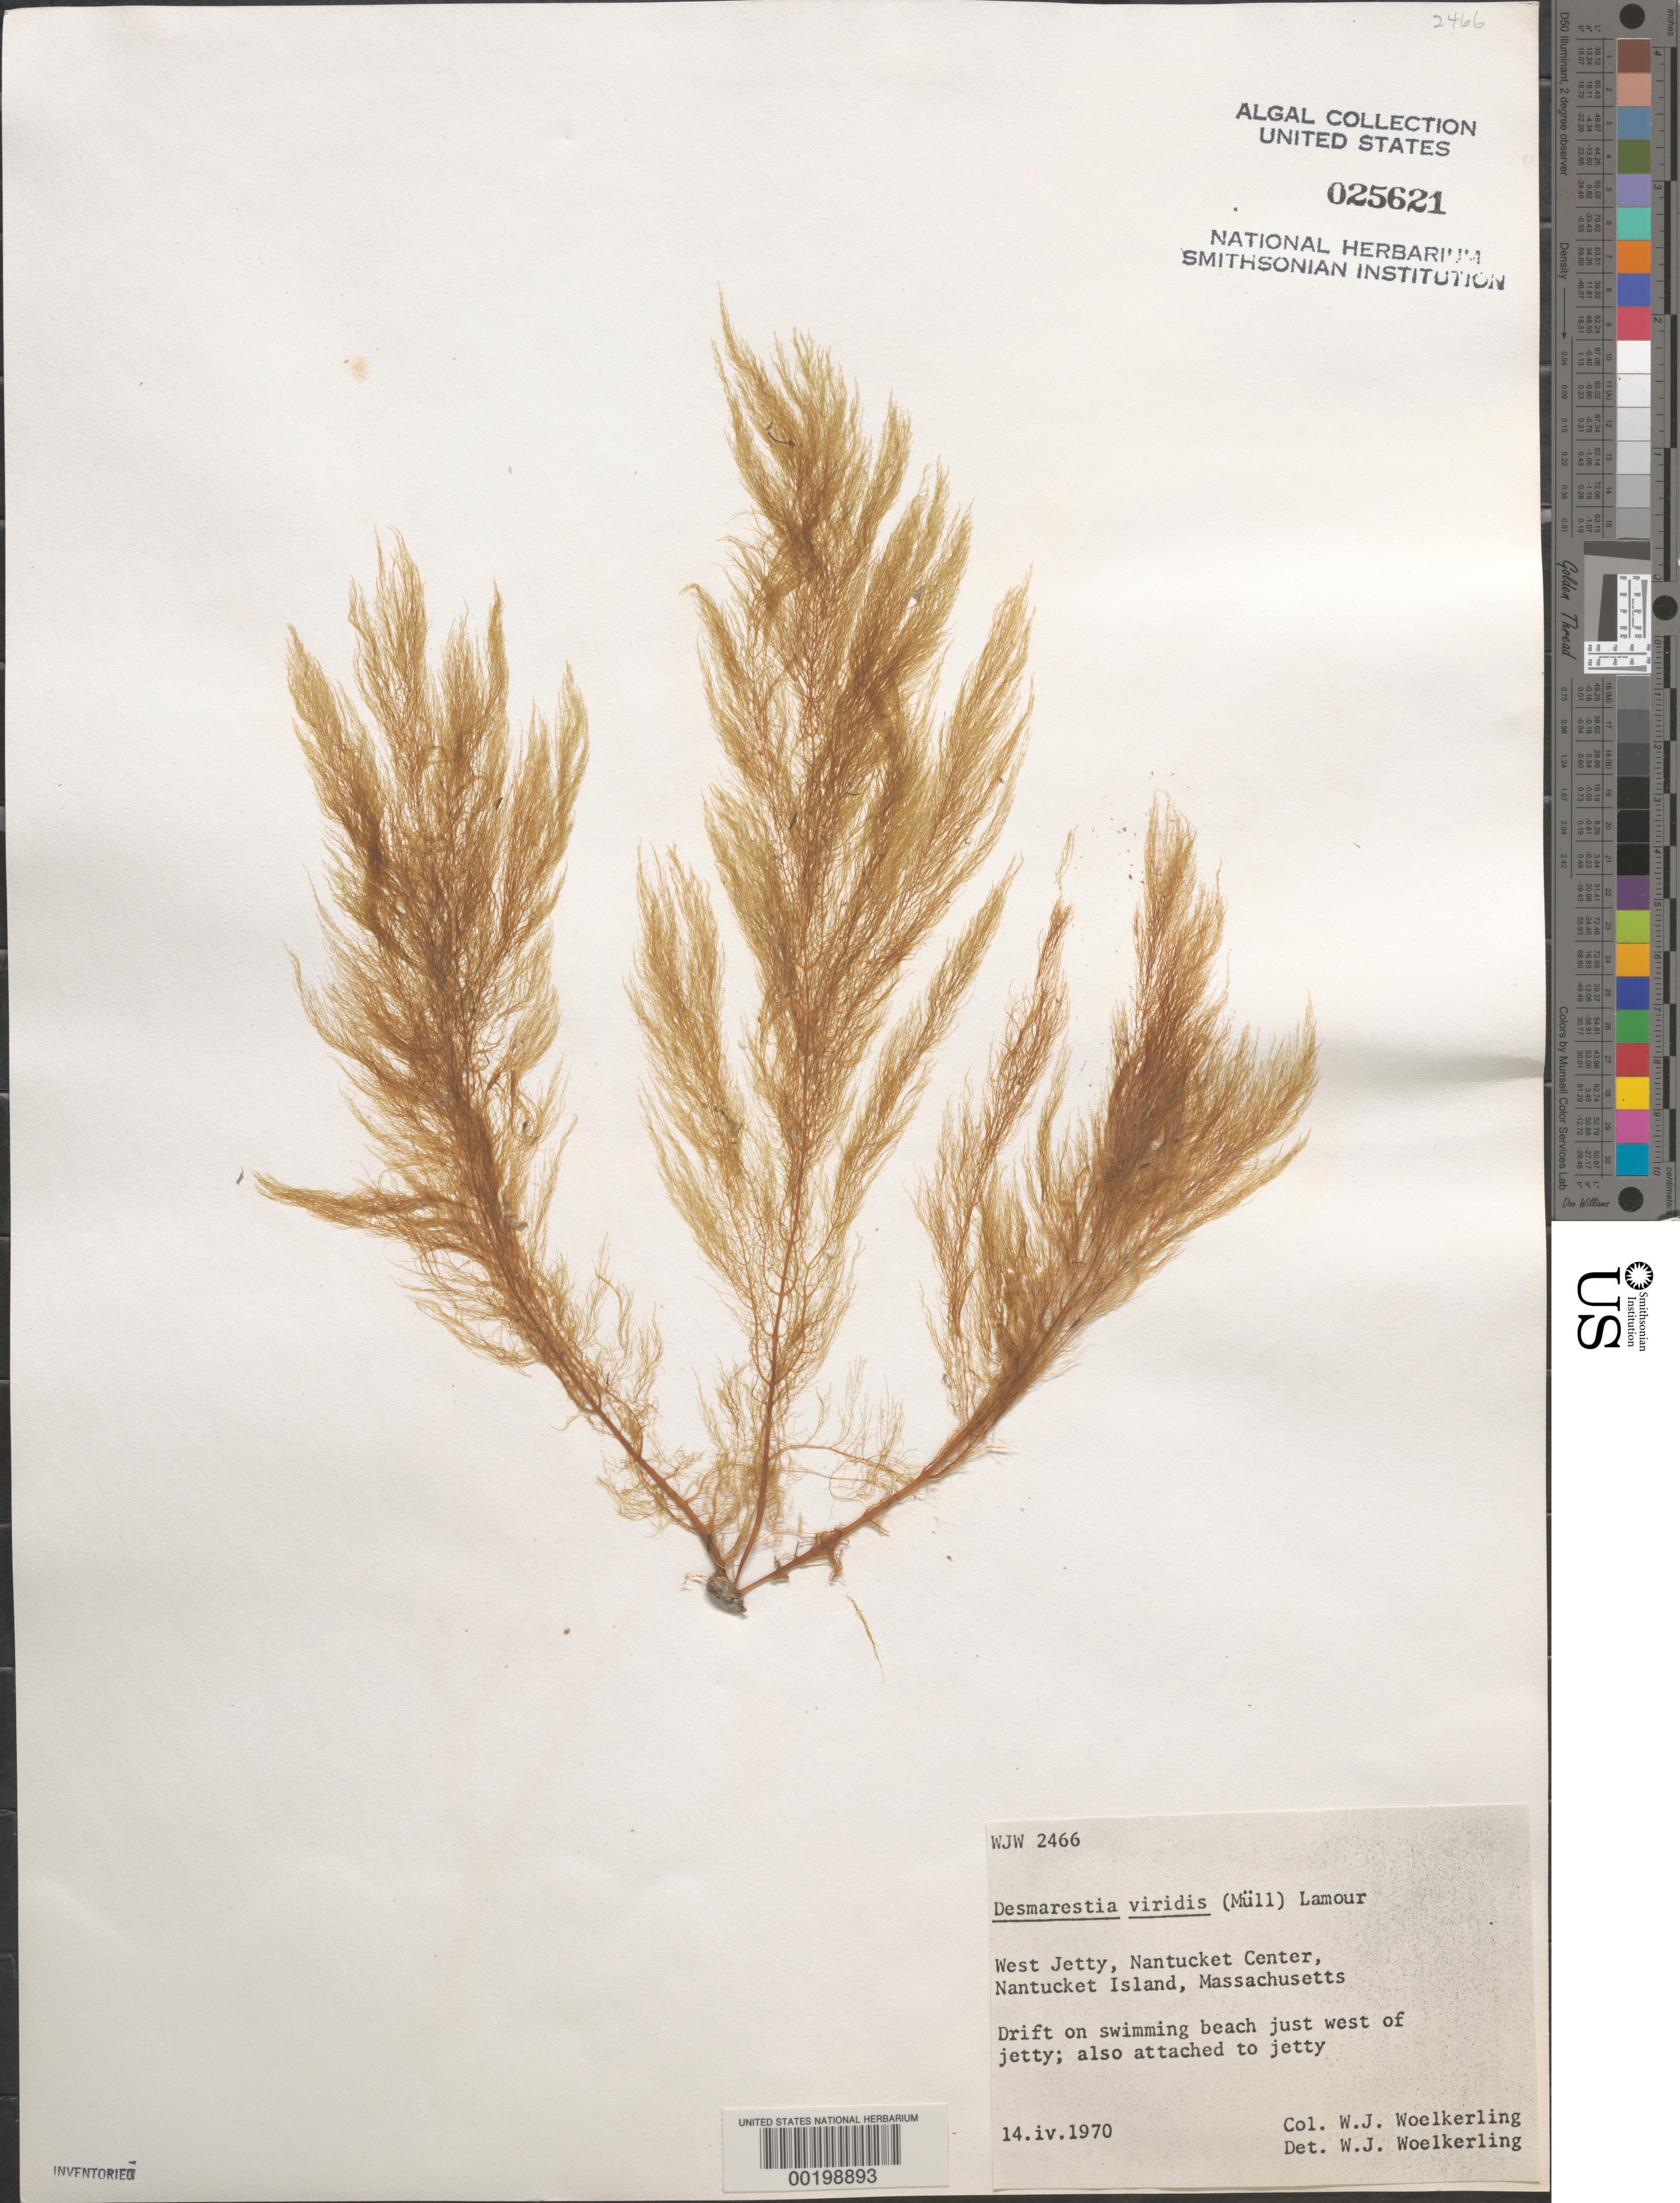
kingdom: Chromista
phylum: Ochrophyta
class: Phaeophyceae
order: Desmarestiales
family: Desmarestiaceae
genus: Desmarestia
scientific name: Desmarestia viridis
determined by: Woelkerling, W. J.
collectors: W. Woelkerling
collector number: WJW 2466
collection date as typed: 14 Apr 1970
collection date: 1970-04-14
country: United States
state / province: Massachusetts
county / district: Nantucket County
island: Nantucket Island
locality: West jetty, Nantucket Center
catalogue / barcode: US 25621